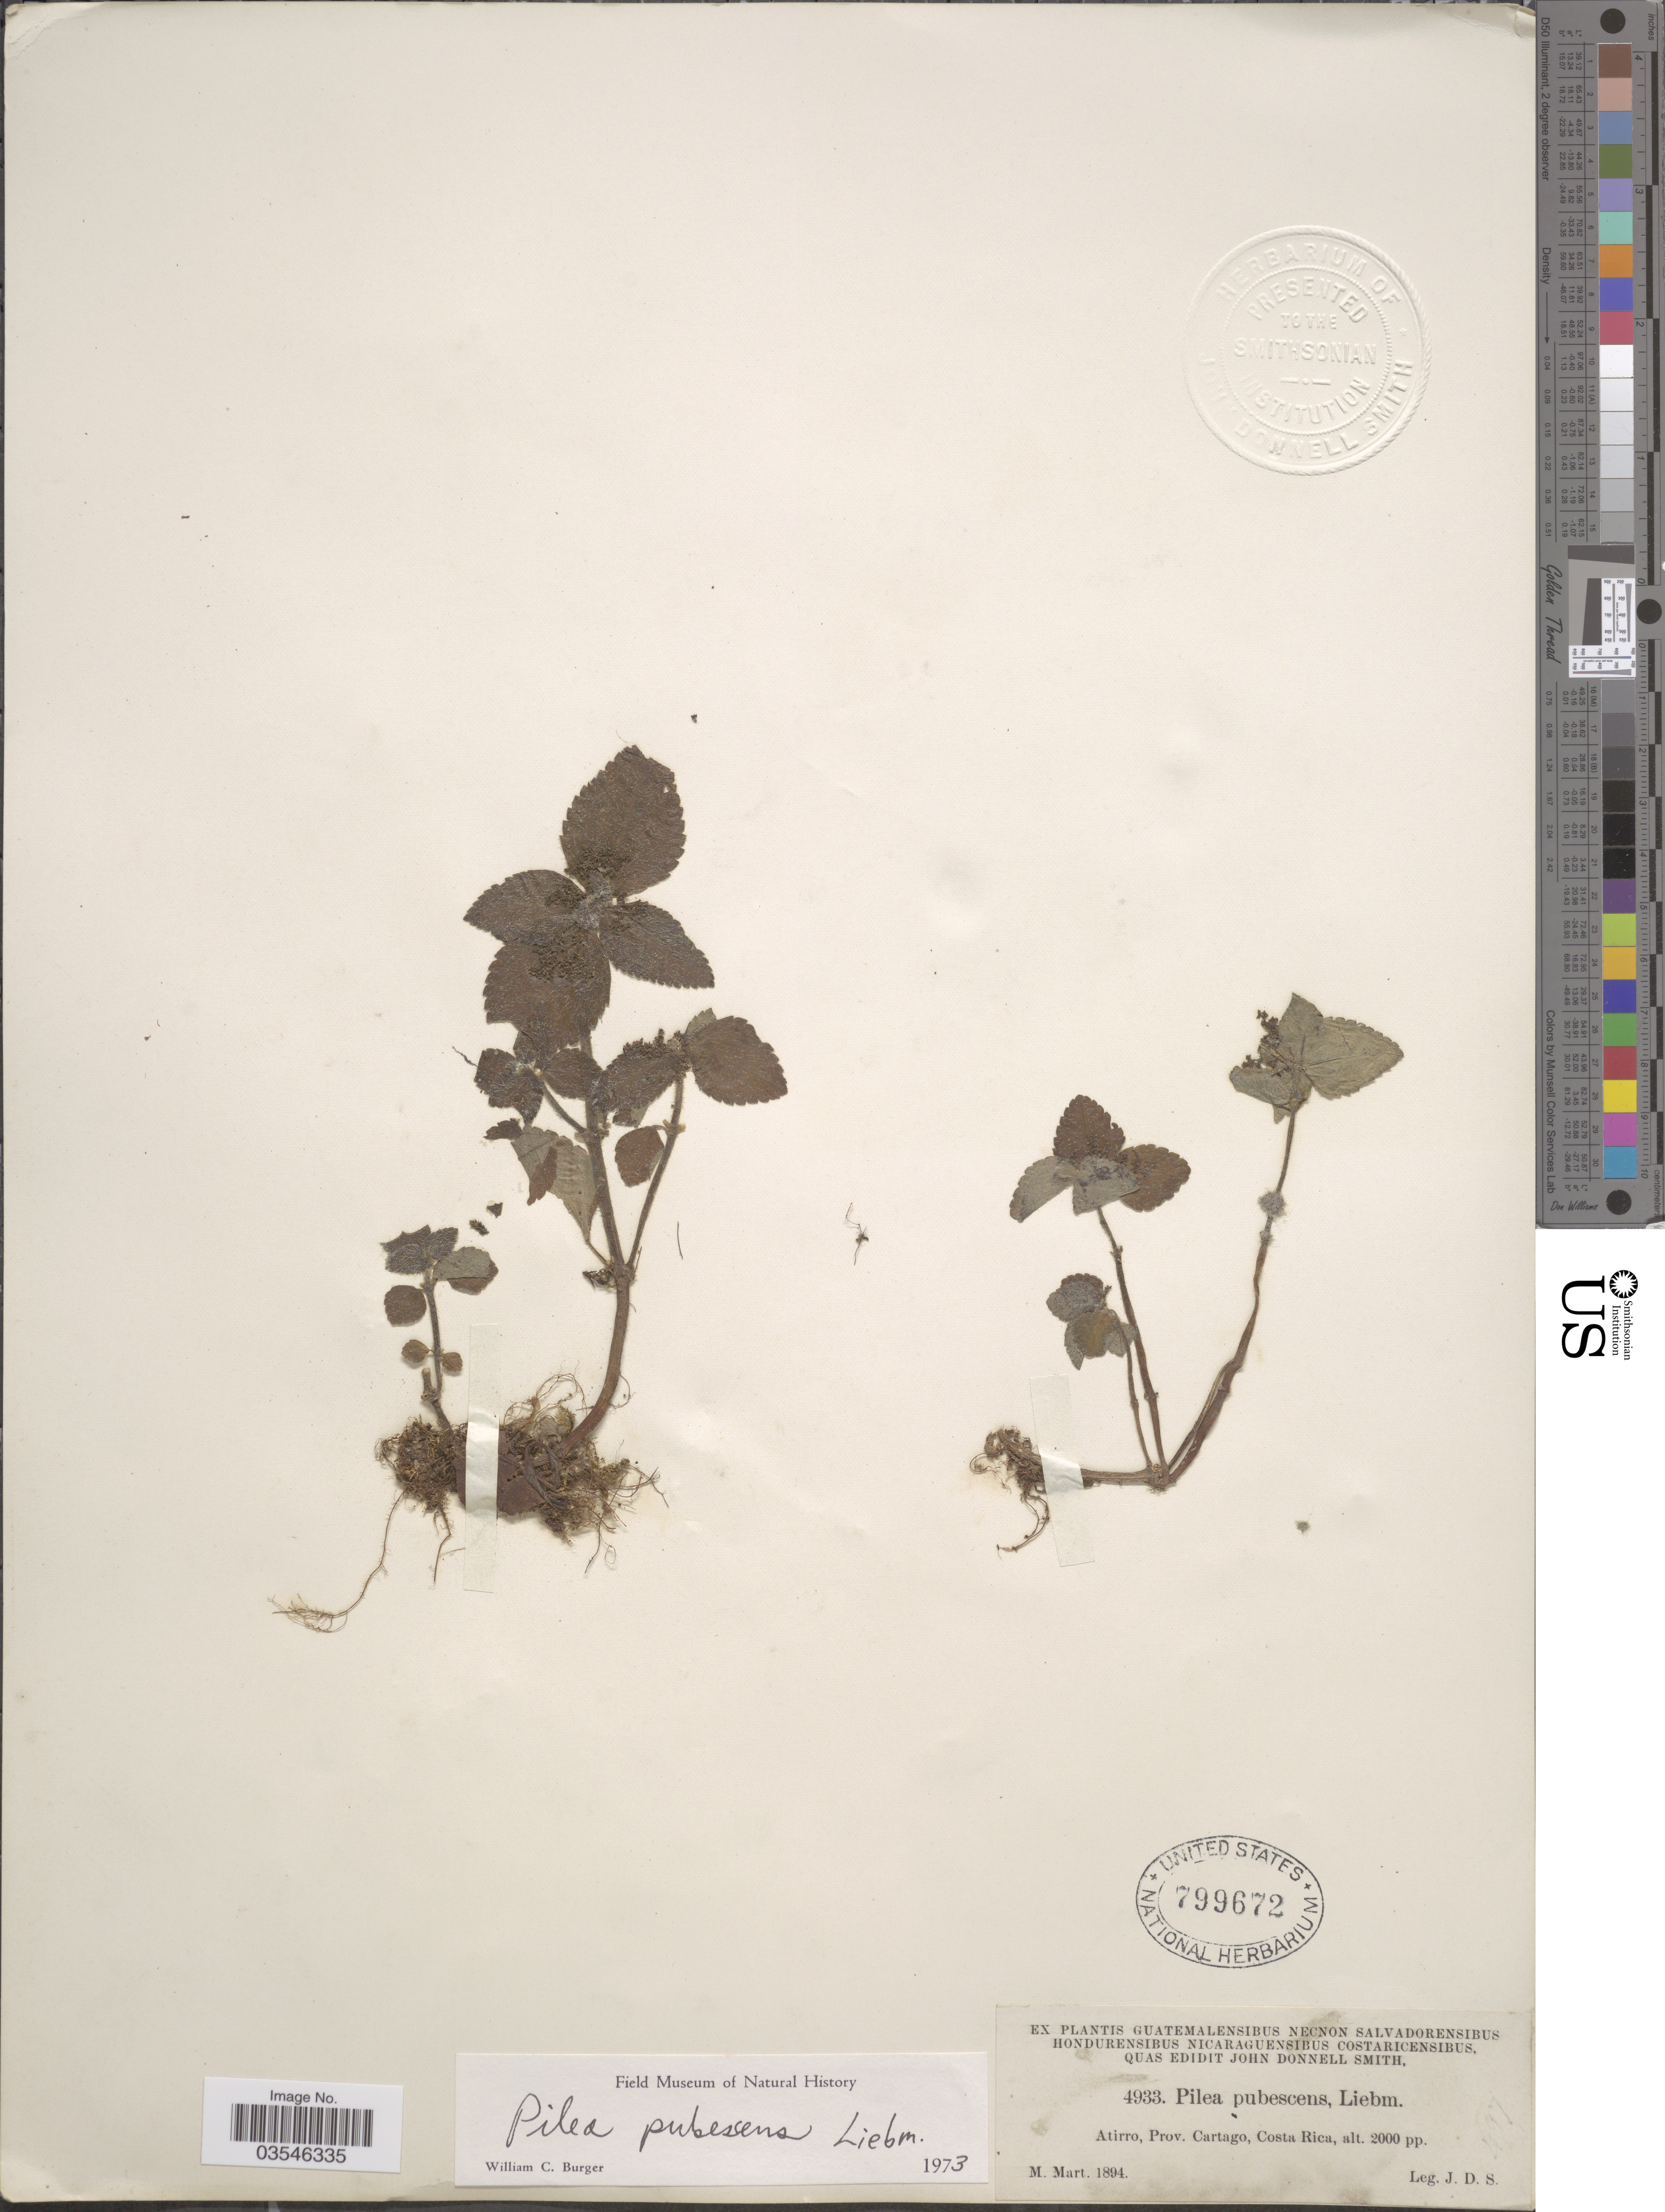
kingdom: Plantae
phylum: Tracheophyta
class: Magnoliopsida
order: Rosales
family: Urticaceae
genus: Pilea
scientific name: Pilea pubescens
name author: Liebm.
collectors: J. Donnell Smith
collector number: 4933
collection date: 1894-03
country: Costa Rica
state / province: Cartago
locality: Atirro, Prov. Cartago.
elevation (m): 610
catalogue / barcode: US 799672